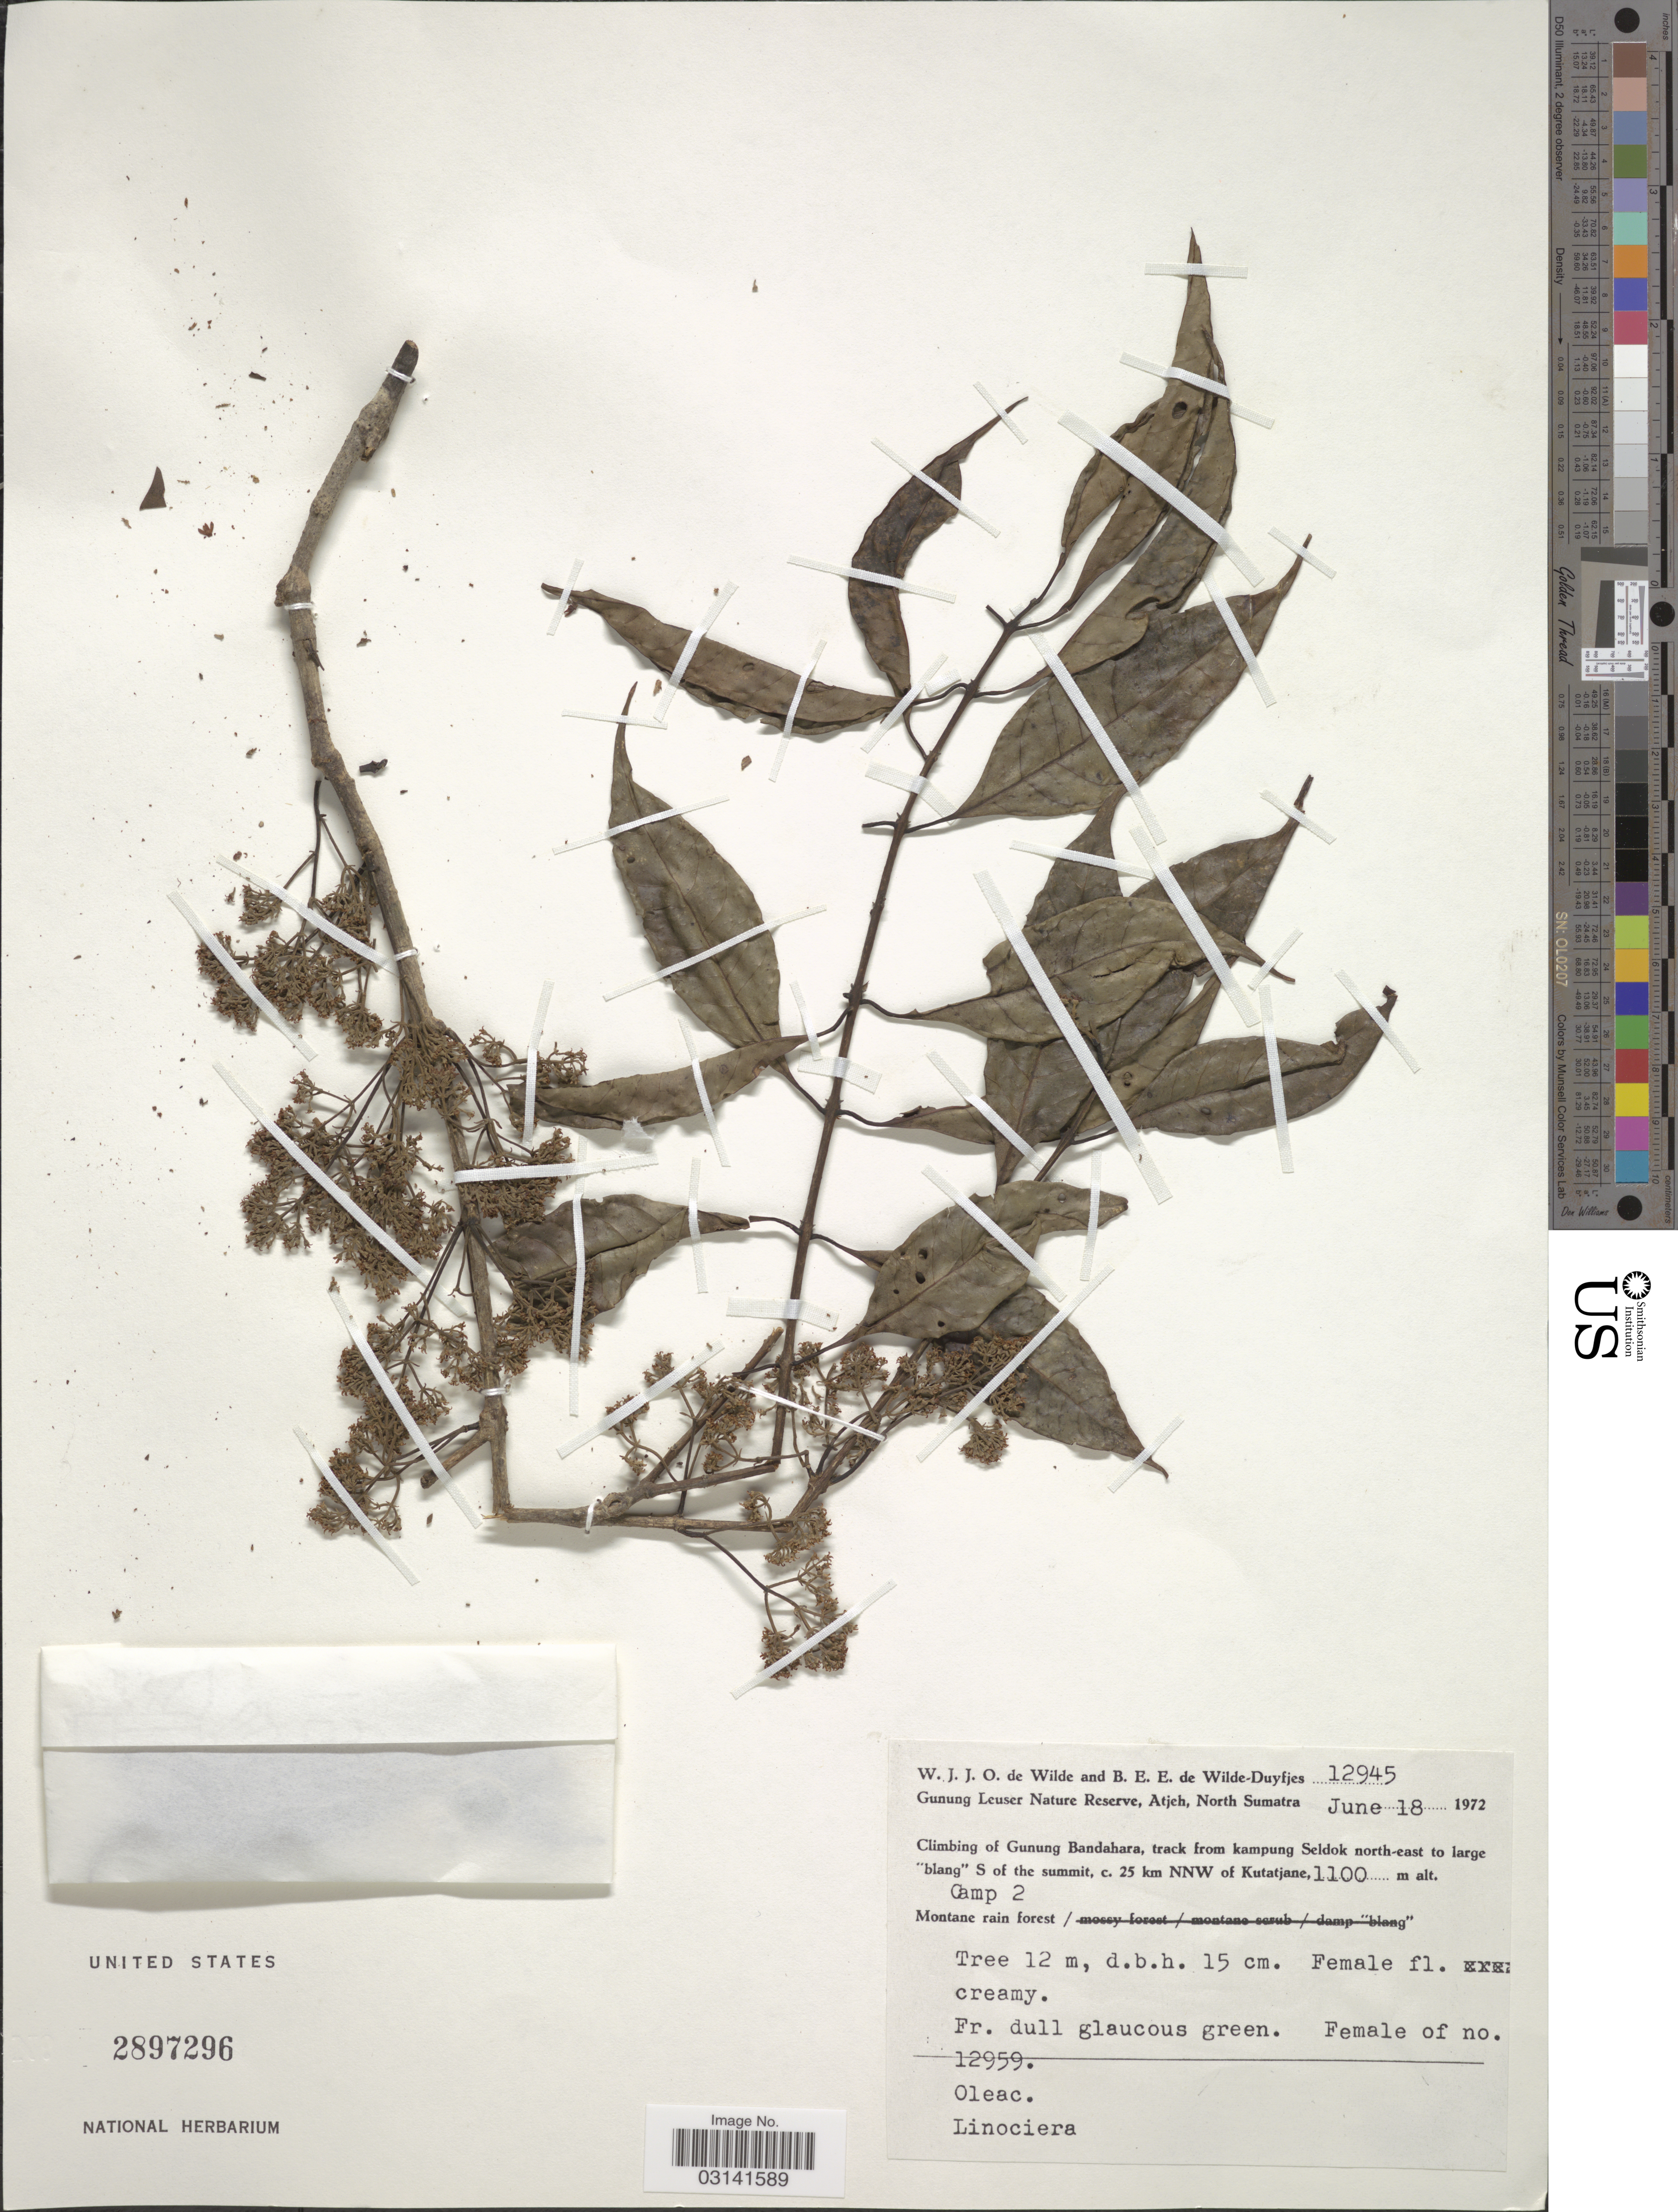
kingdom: Plantae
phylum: Tracheophyta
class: Magnoliopsida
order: Lamiales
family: Oleaceae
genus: Linociera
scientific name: Linociera sp.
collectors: W. J. de Wilde & B. E. de Wilde-Duyfjes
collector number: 12945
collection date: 1972-06-18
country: Indonesia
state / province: Sumatra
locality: Gunung Leuser Nature Reserve, Atjeh, North Sumatra. Climbing of Gunung Bandahara, track from kampung Seldok north-east to large "blang" S of the summit, c. 25 km NNW of Kutatjane. Camp 2.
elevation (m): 1100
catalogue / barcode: US 2897296